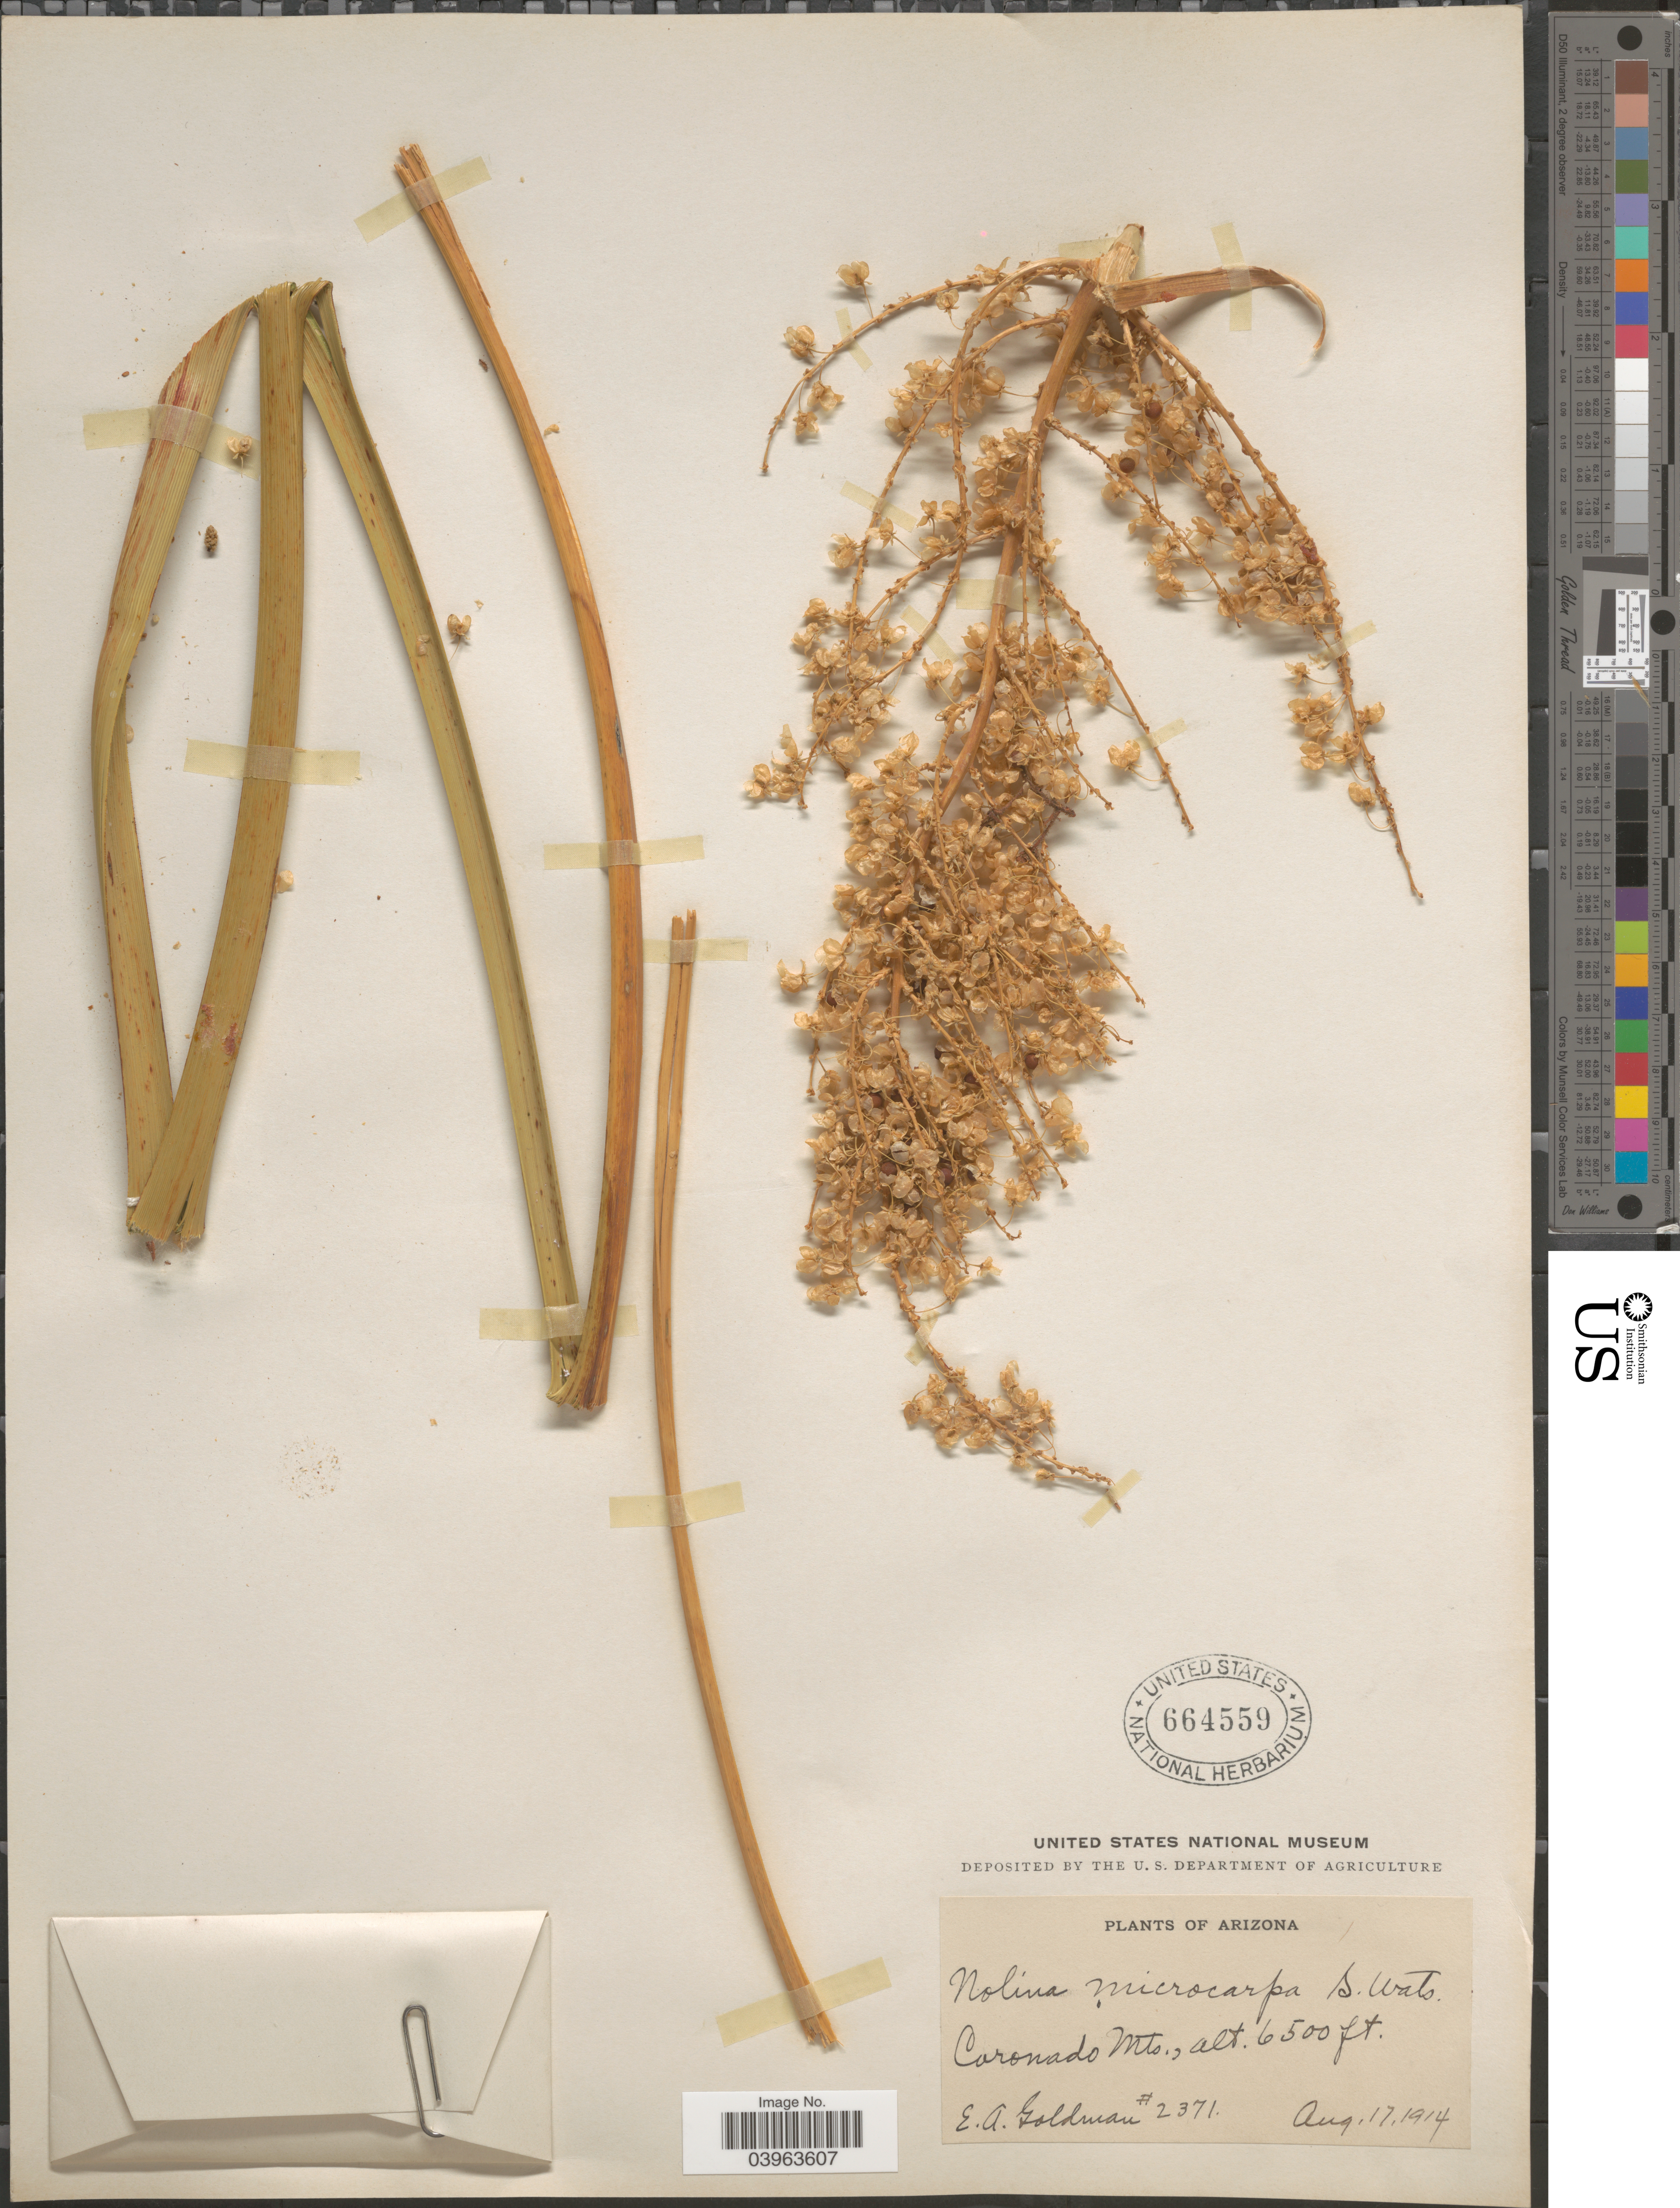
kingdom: Plantae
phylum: Tracheophyta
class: Liliopsida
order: Asparagales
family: Asparagaceae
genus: Nolina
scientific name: Nolina microcarpa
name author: S. Watson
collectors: E. A. Goldman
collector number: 2371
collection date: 1914-08-17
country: United States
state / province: Arizona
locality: Coronado Mts.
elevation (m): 1981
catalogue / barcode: US 664559